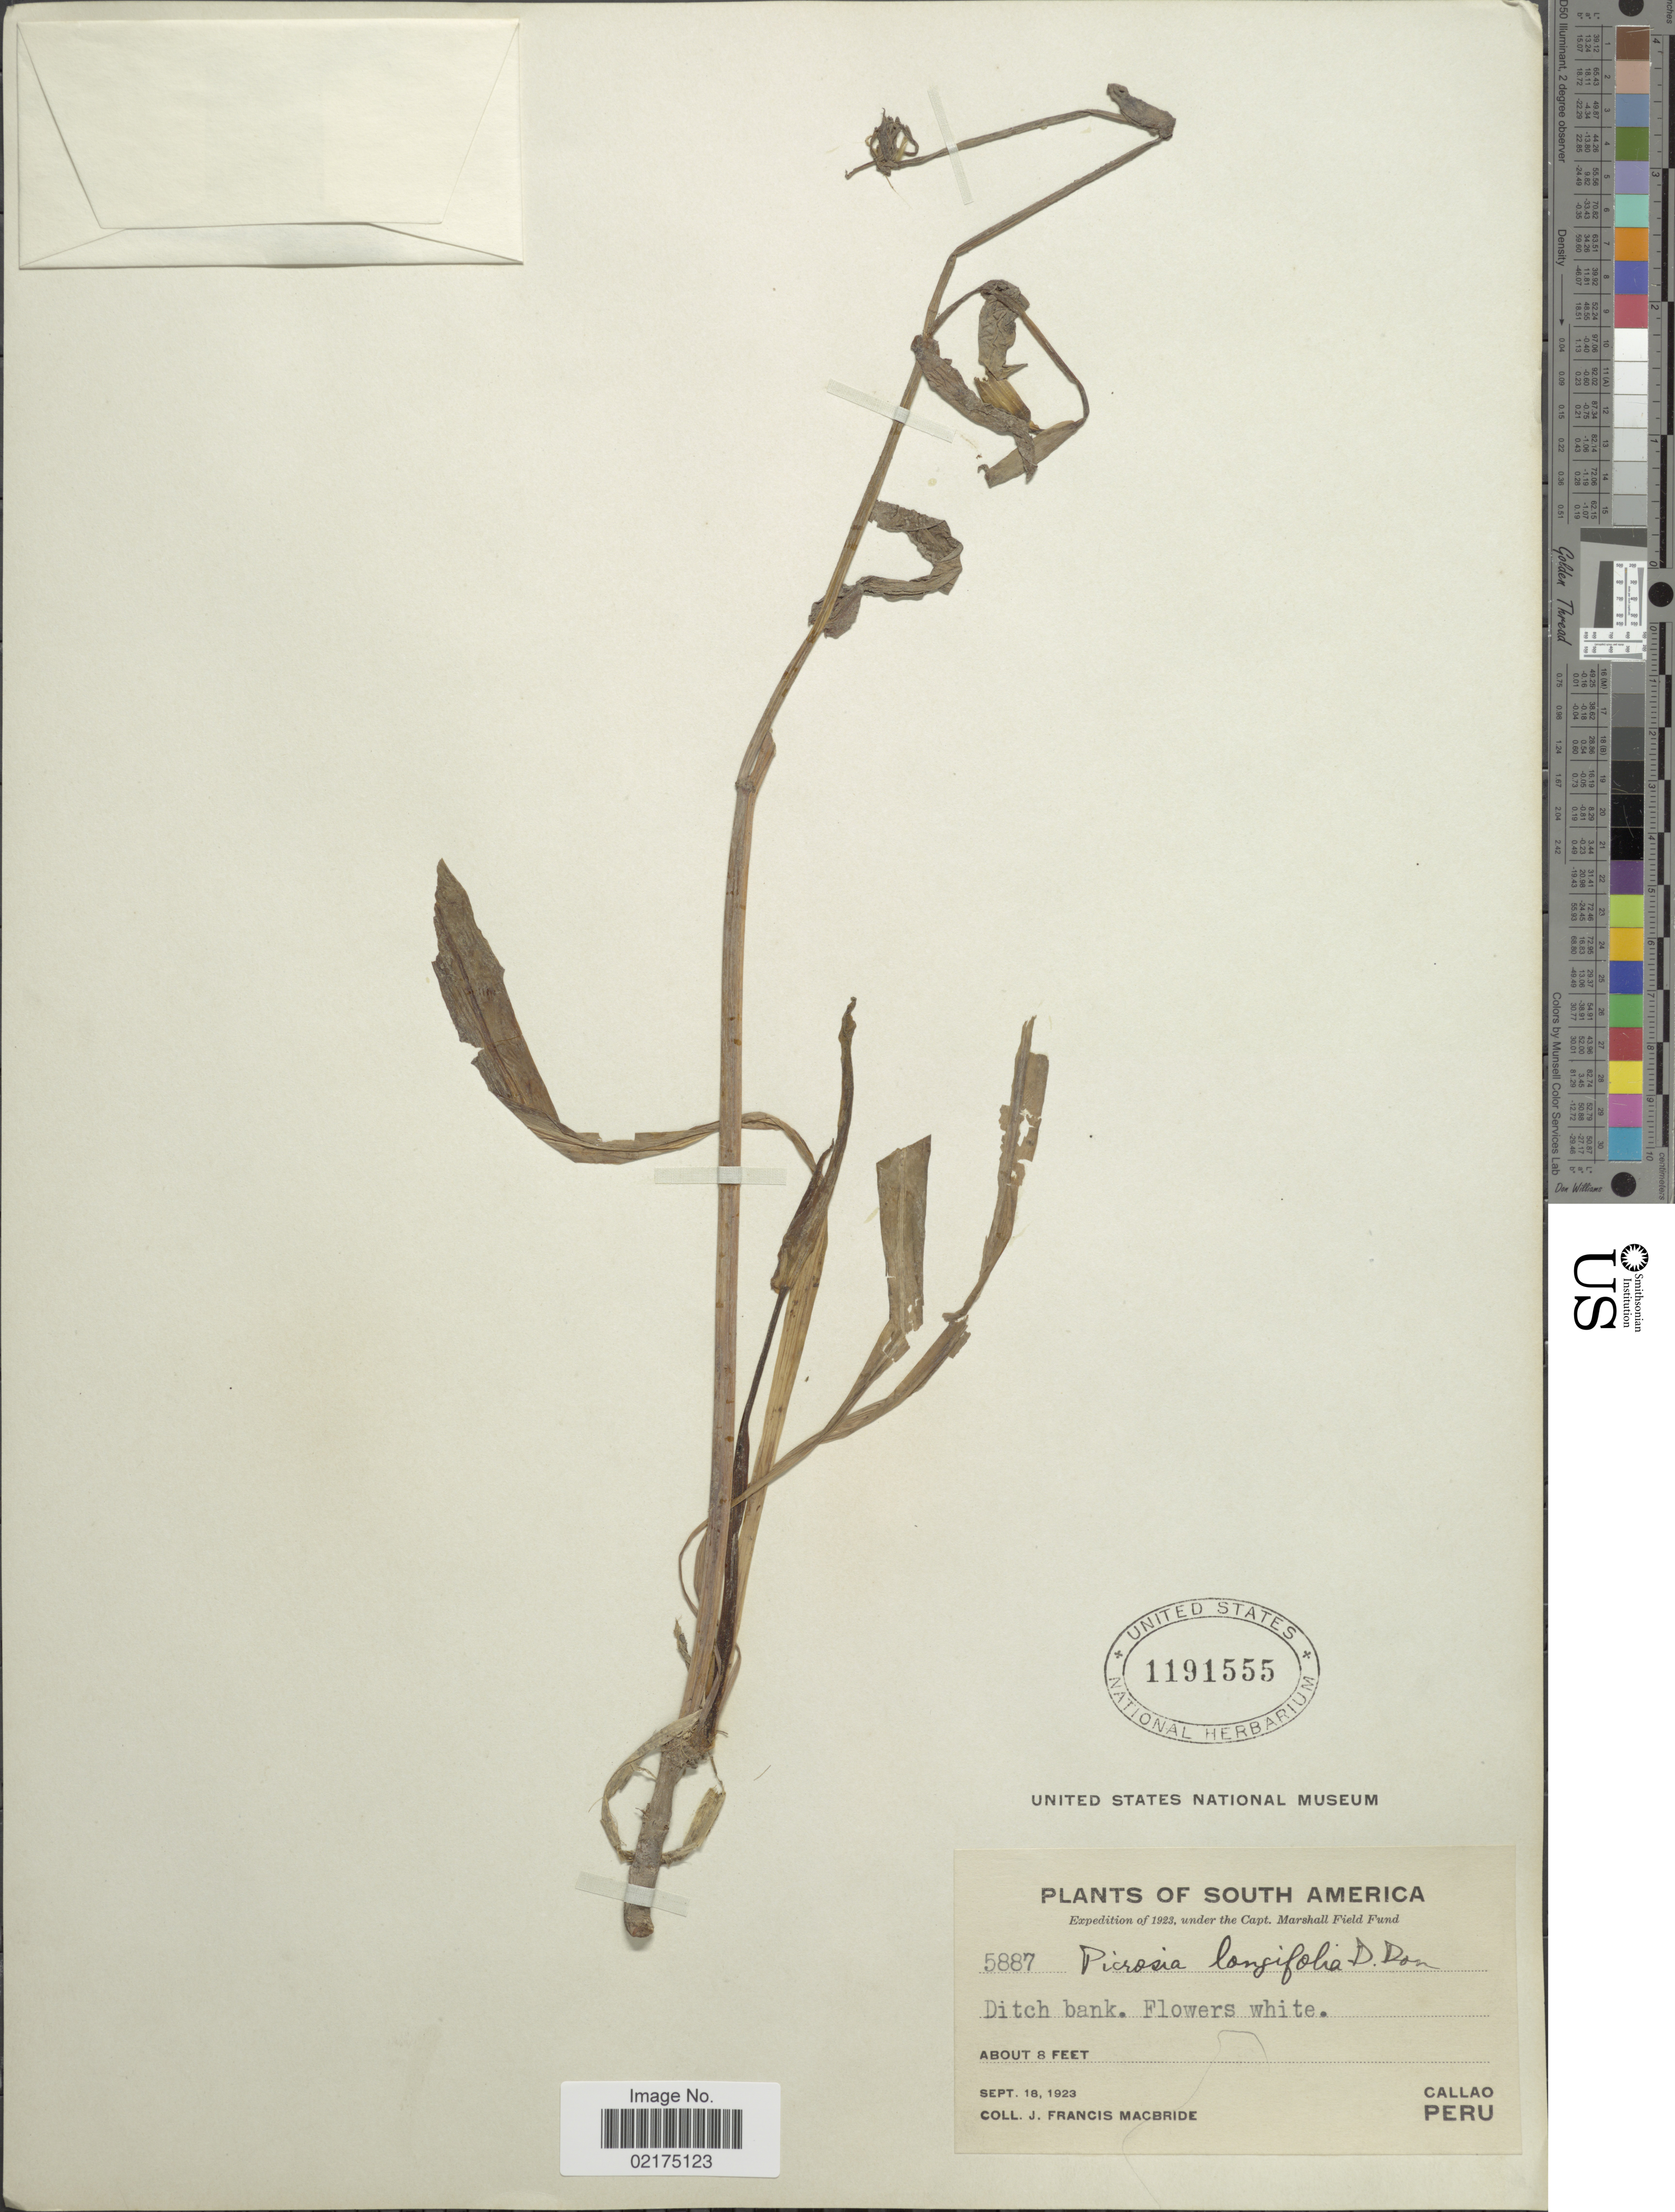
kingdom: Plantae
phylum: Tracheophyta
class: Magnoliopsida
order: Asterales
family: Asteraceae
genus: Picrosia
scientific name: Picrosia longifolia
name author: D. Don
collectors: J. F. Macbride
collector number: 5887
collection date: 1923-09-18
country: Peru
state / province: Callao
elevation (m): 2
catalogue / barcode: US 1191555